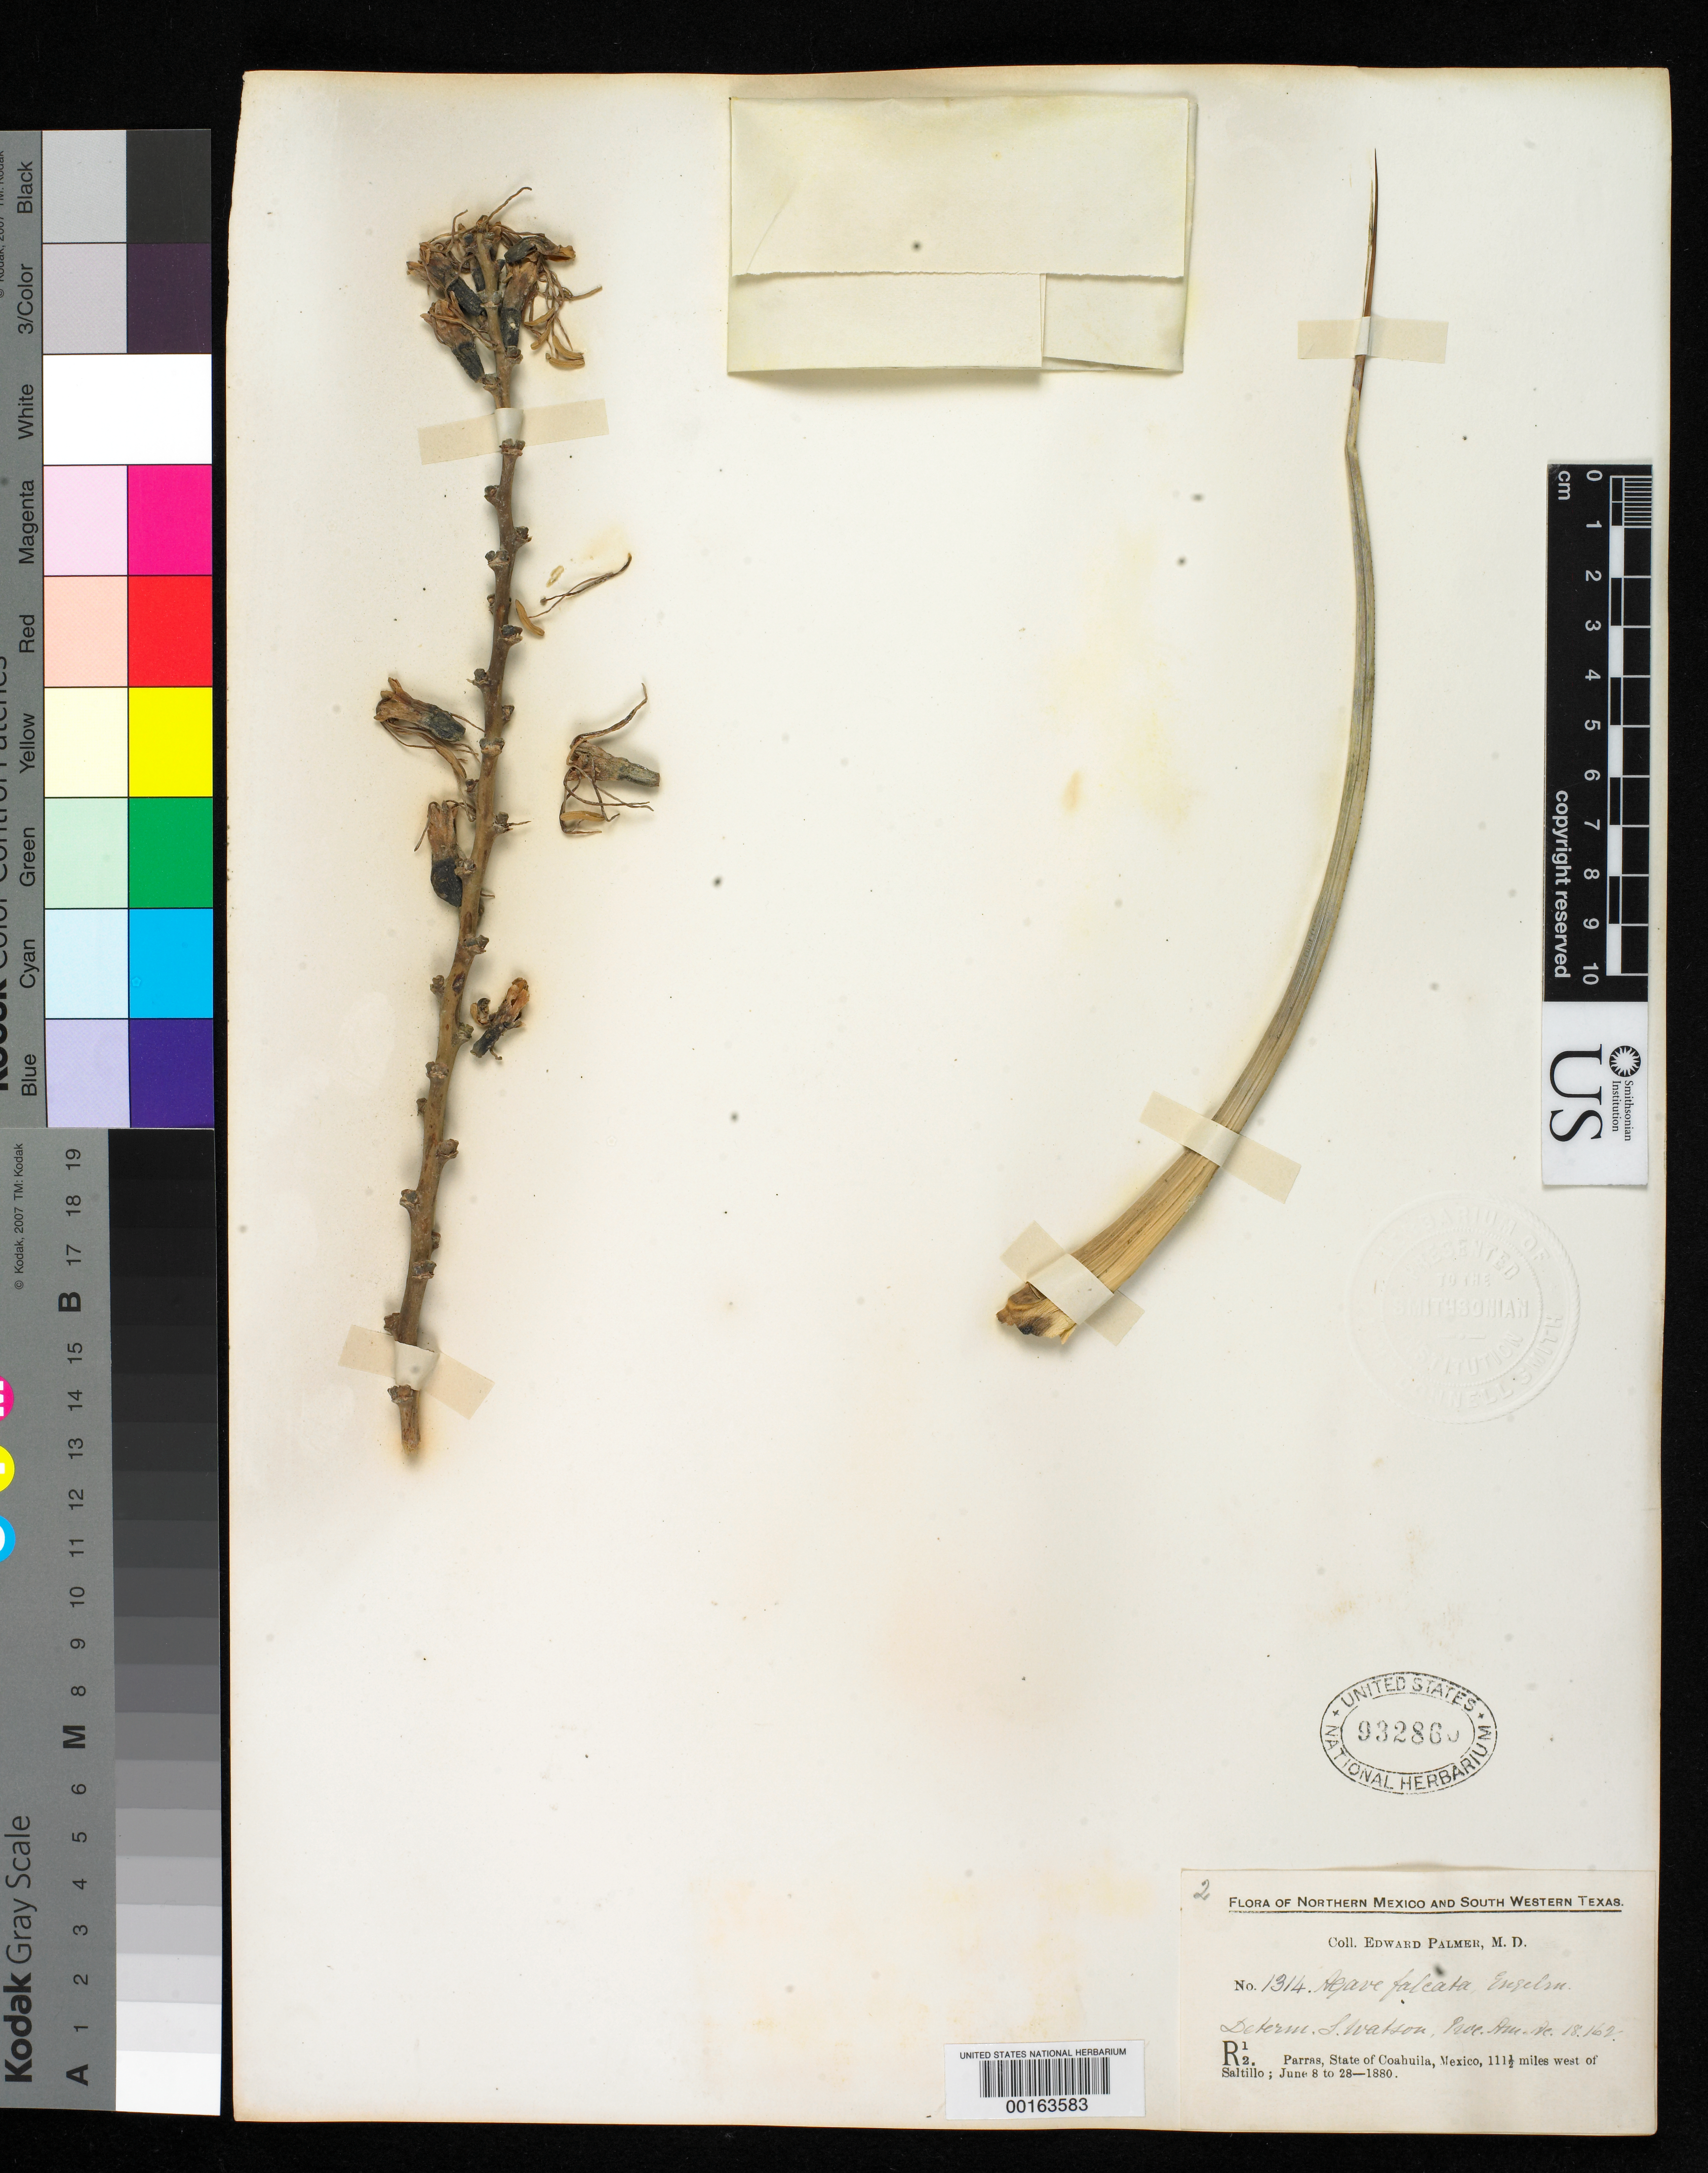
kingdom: Plantae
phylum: Tracheophyta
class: Liliopsida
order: Asparagales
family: Asparagaceae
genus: Agave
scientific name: Agave striata subsp. falcata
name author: (Engelm.) Gentry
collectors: E. Palmer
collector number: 1314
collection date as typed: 08 Jun 1880 to 28 Jun 1880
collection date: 1880-06-08/1880-06-28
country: Mexico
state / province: Coahuila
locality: Parras, 111.5 mi W of Saltillo.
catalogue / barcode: US 932860